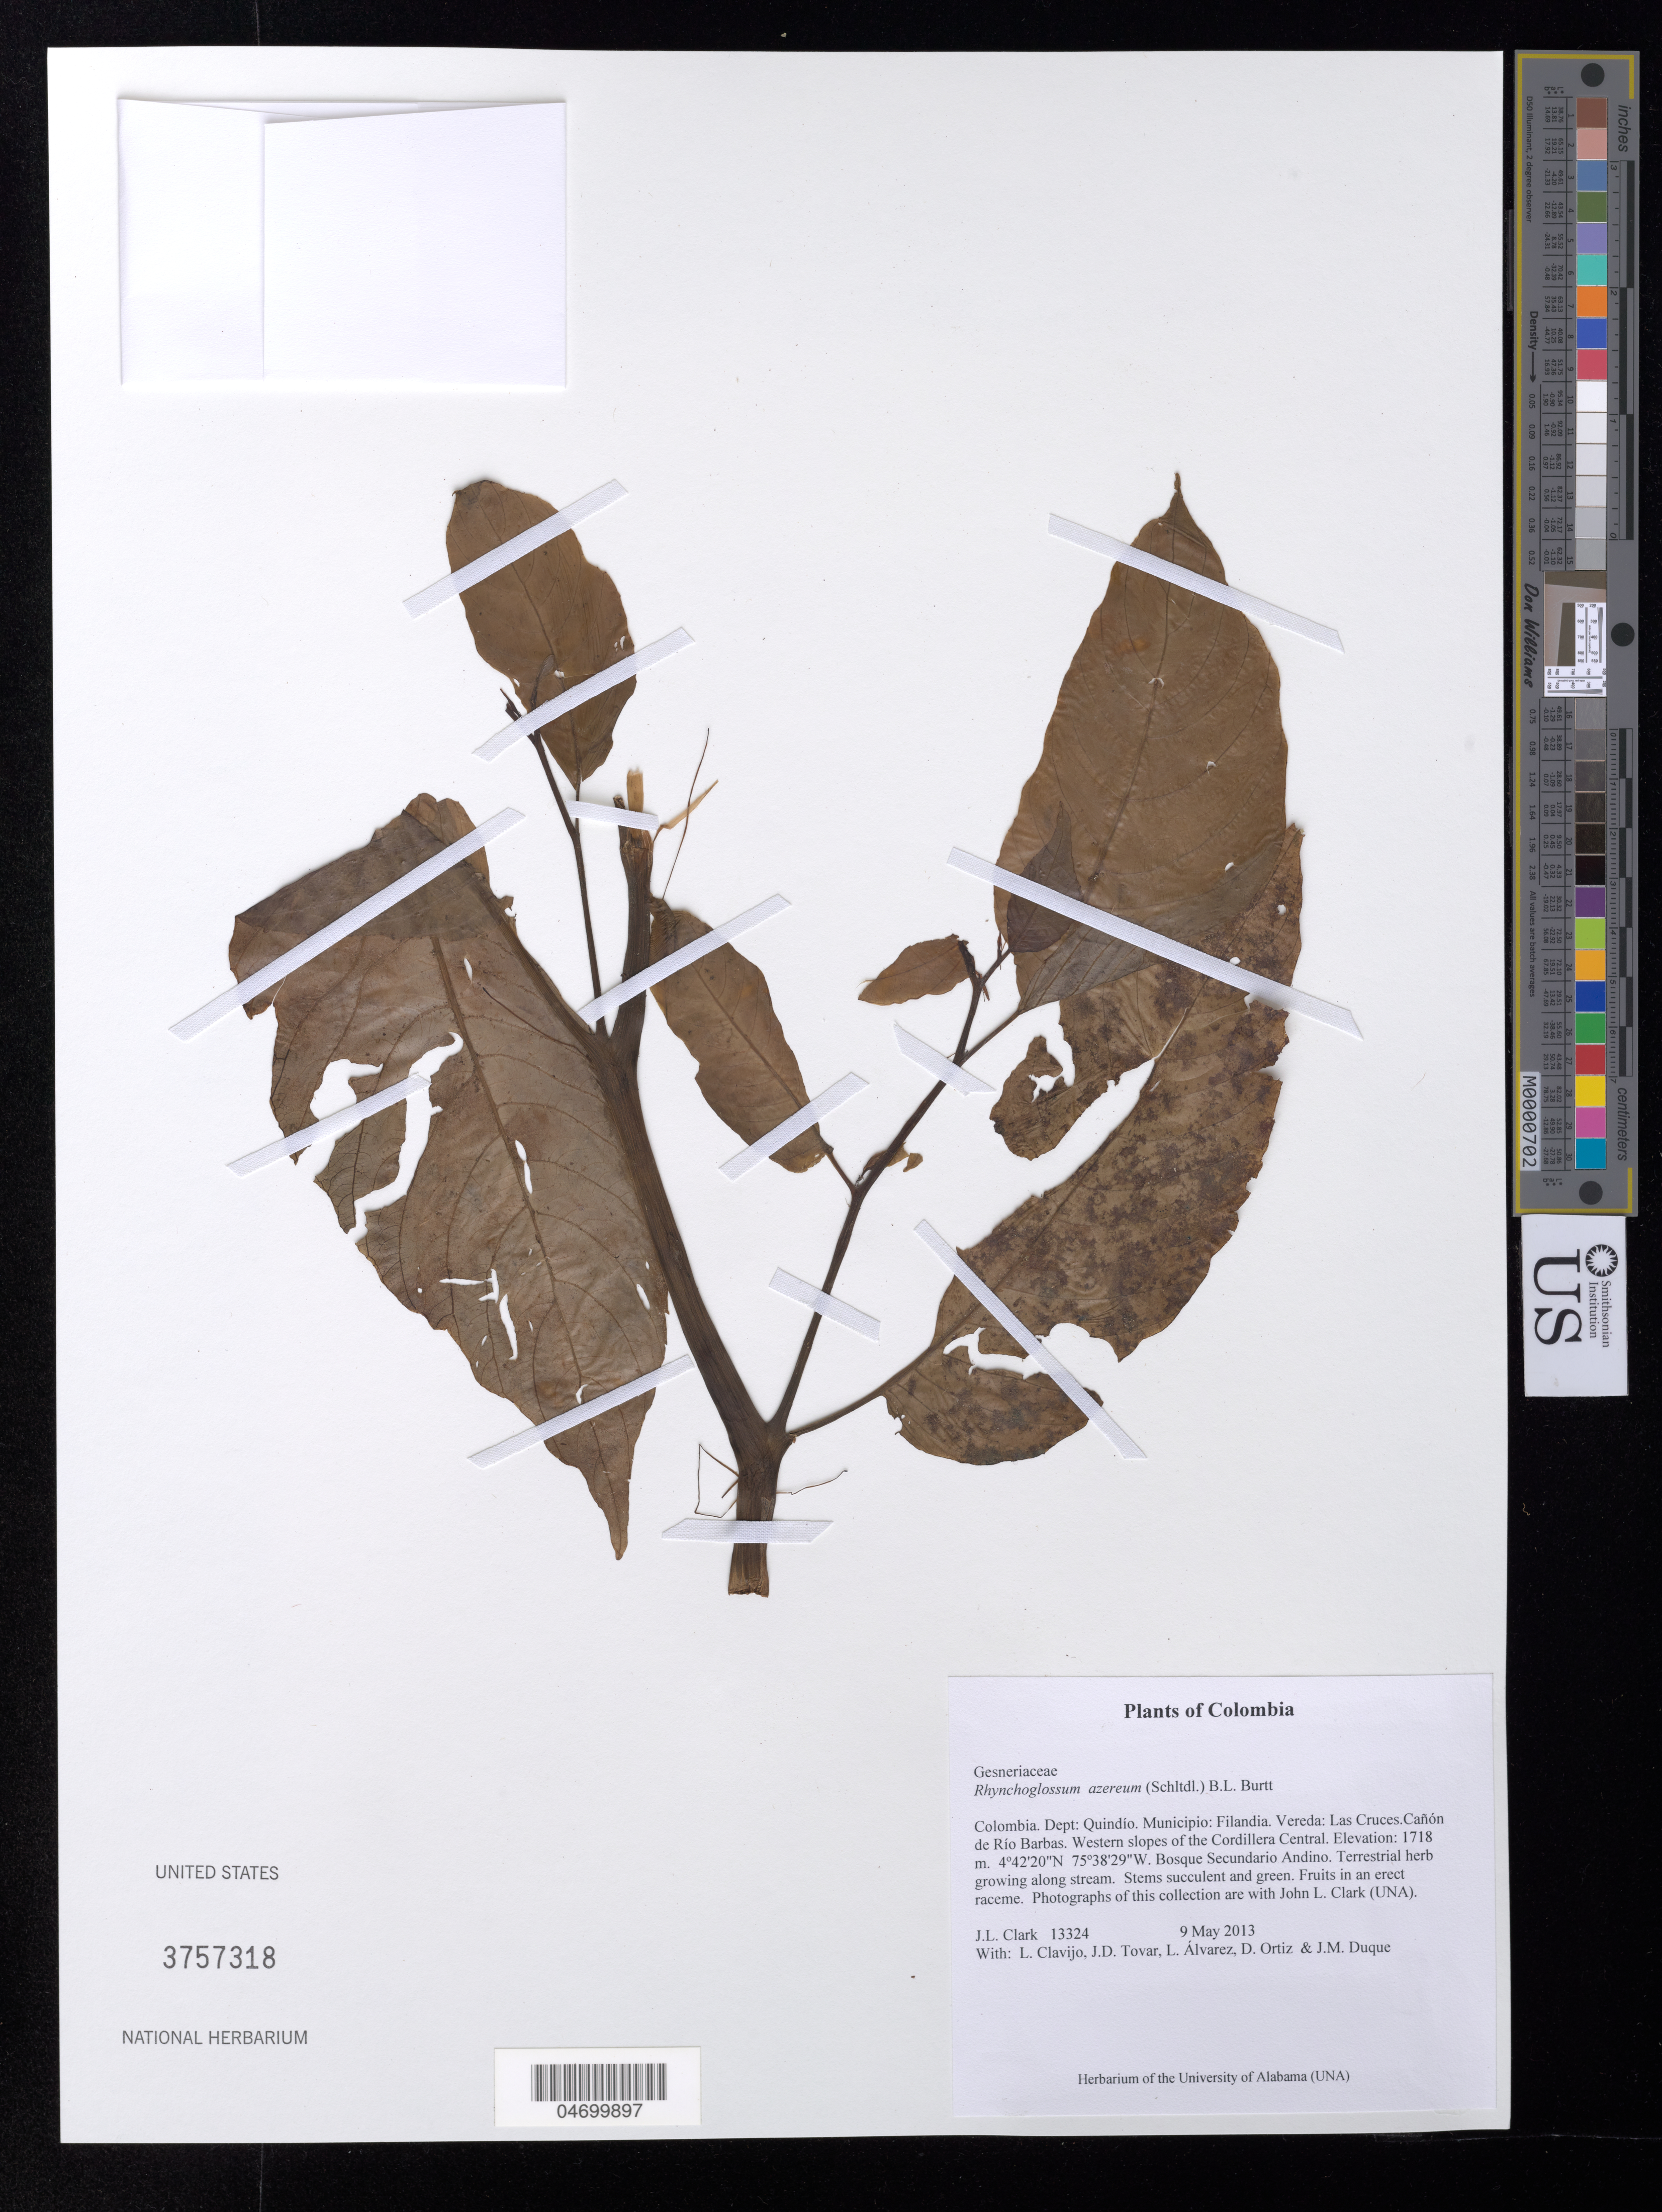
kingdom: Plantae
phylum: Tracheophyta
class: Magnoliopsida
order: Lamiales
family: Gesneriaceae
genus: Rhynchoglossum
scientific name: Rhynchoglossum azureum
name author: (Schltdl.) B.L. Burtt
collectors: J. L. Clark, L. Clavijo, J. Tovar & L. Alvarez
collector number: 13324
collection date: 2013-05-09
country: Colombia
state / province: Quindío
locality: Dept: Quindío. Municipio: Filandia. Vereda: Las Cruces. Cañón de Río Barbas. Western slopes of the Cordillera Central.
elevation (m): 1718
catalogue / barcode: US 3757318